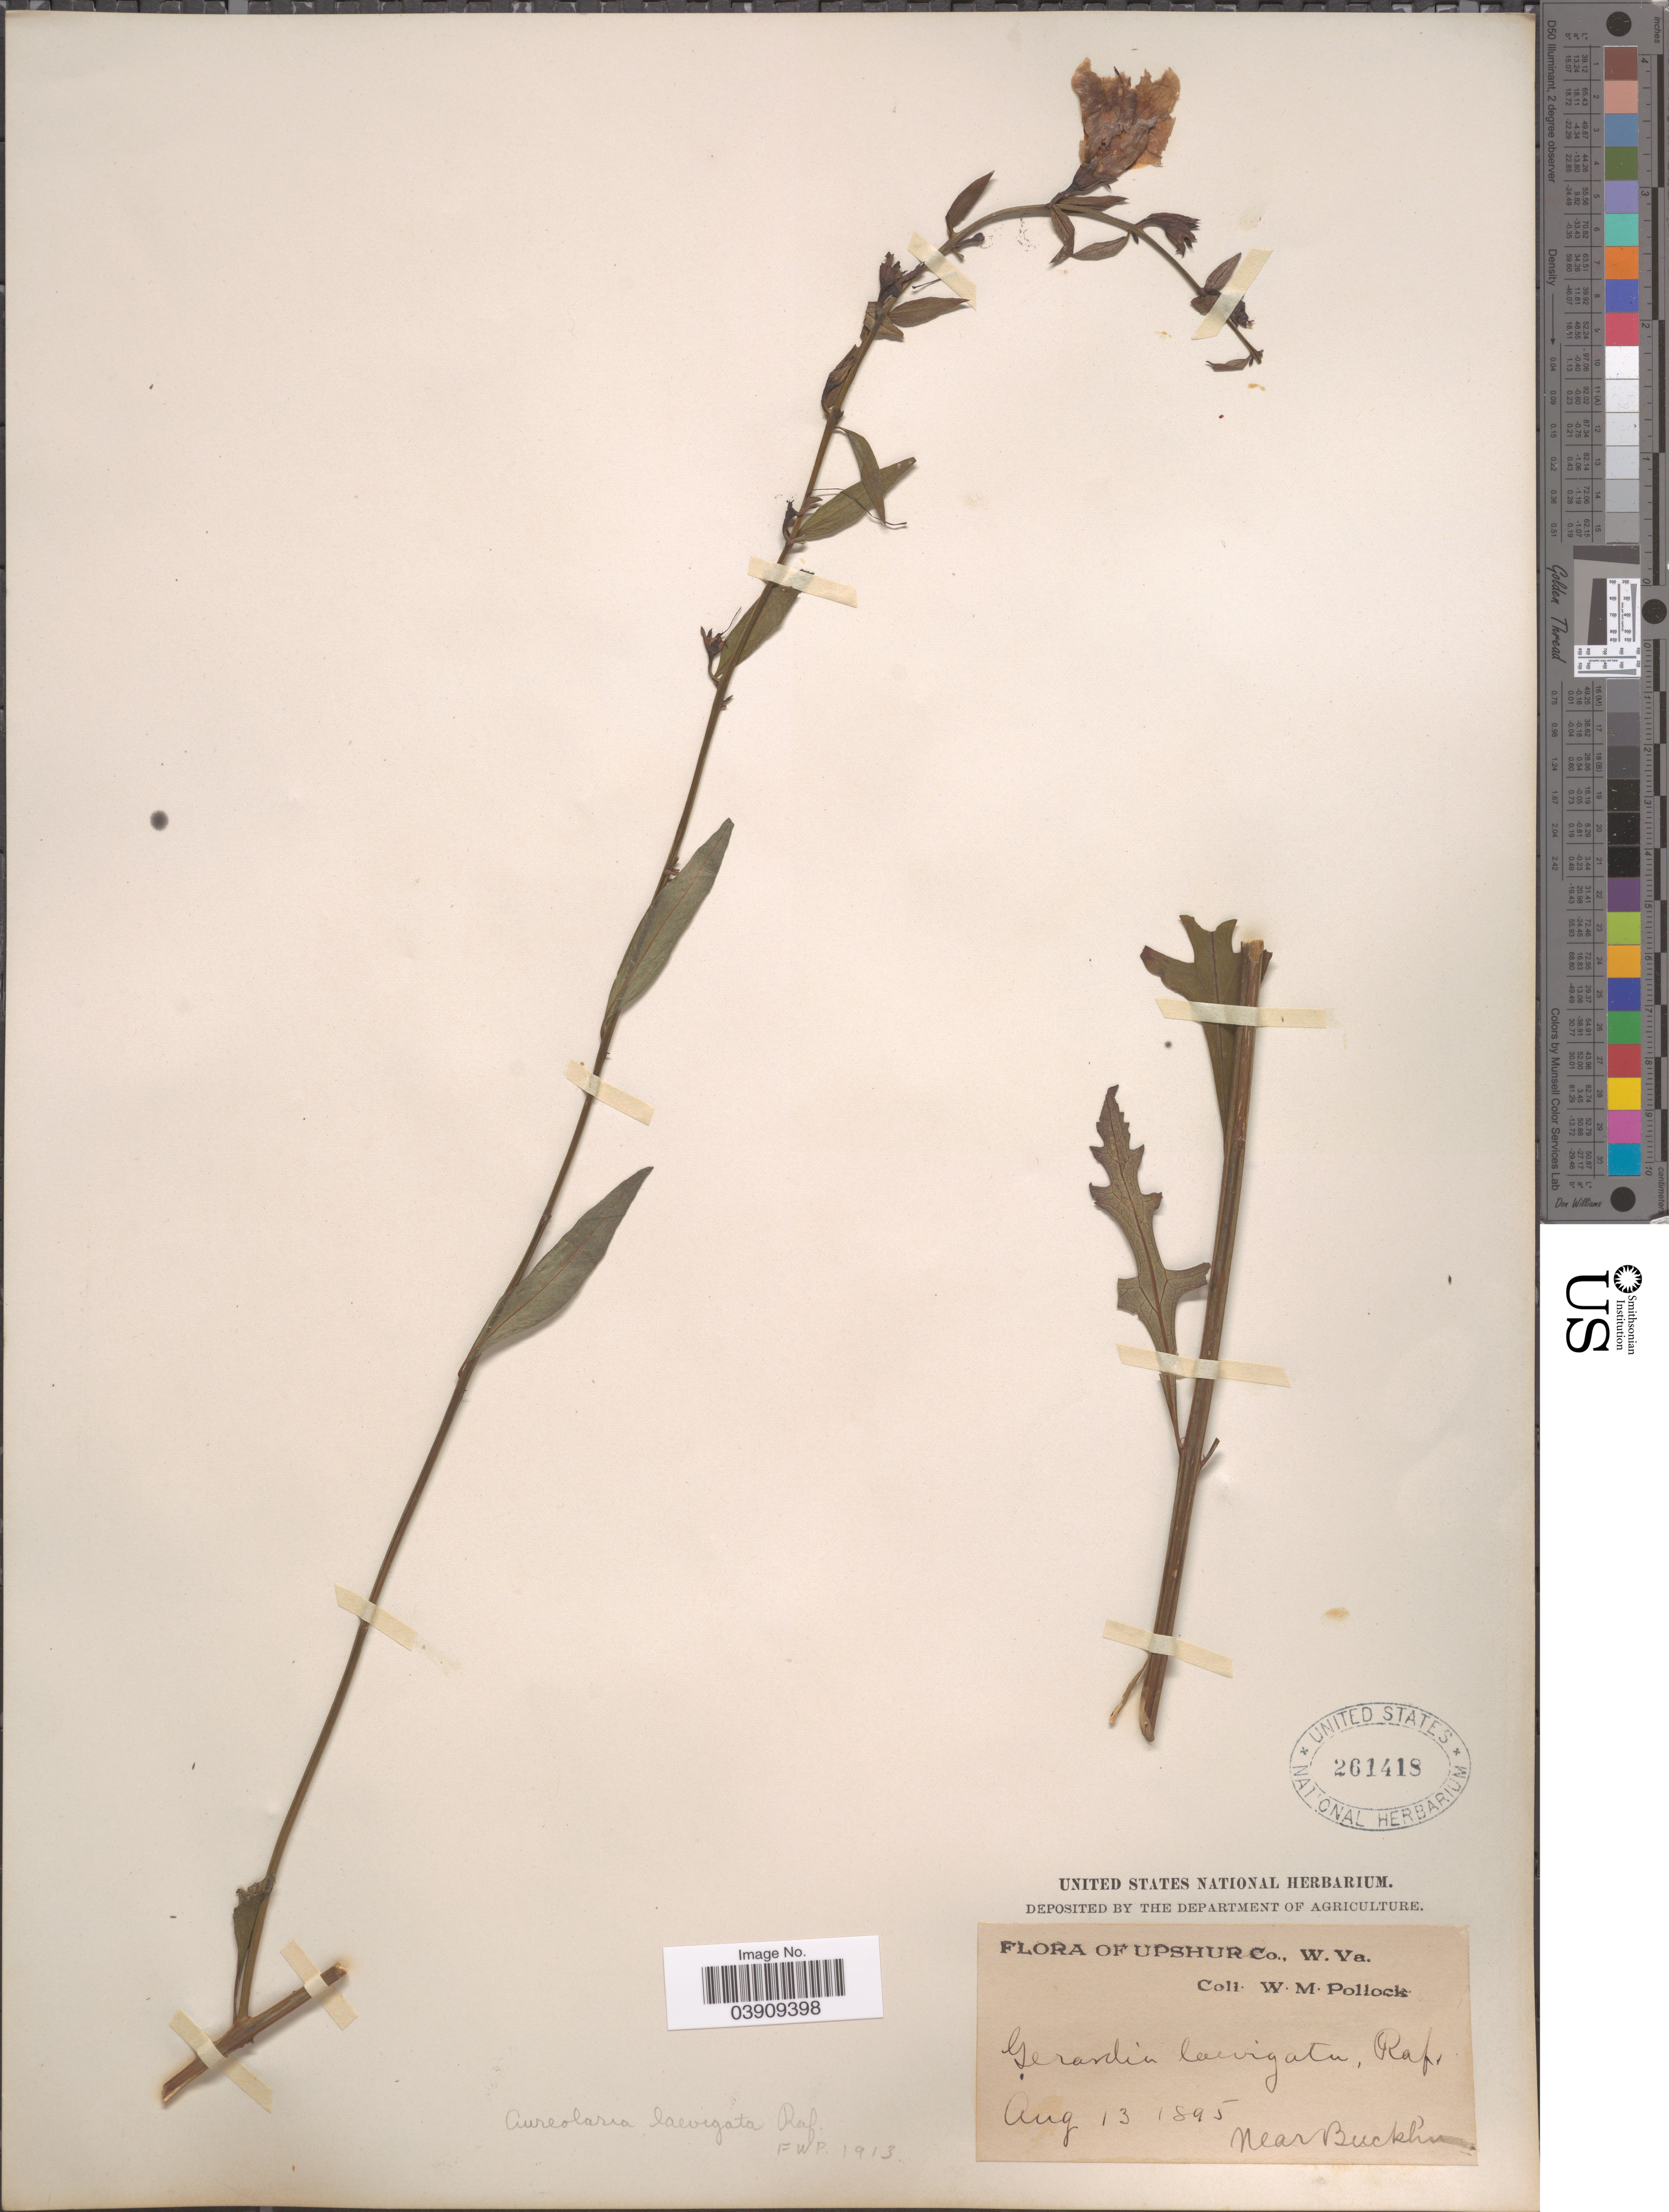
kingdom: Plantae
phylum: Tracheophyta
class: Magnoliopsida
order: Lamiales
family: Orobanchaceae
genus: Aureolaria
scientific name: Aureolaria laevigata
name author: (Raf.) Raf.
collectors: W. M. Pollock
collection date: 1895-08-13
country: United States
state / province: West Virginia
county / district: Upshur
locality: Near Bucklin.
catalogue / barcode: US 261418